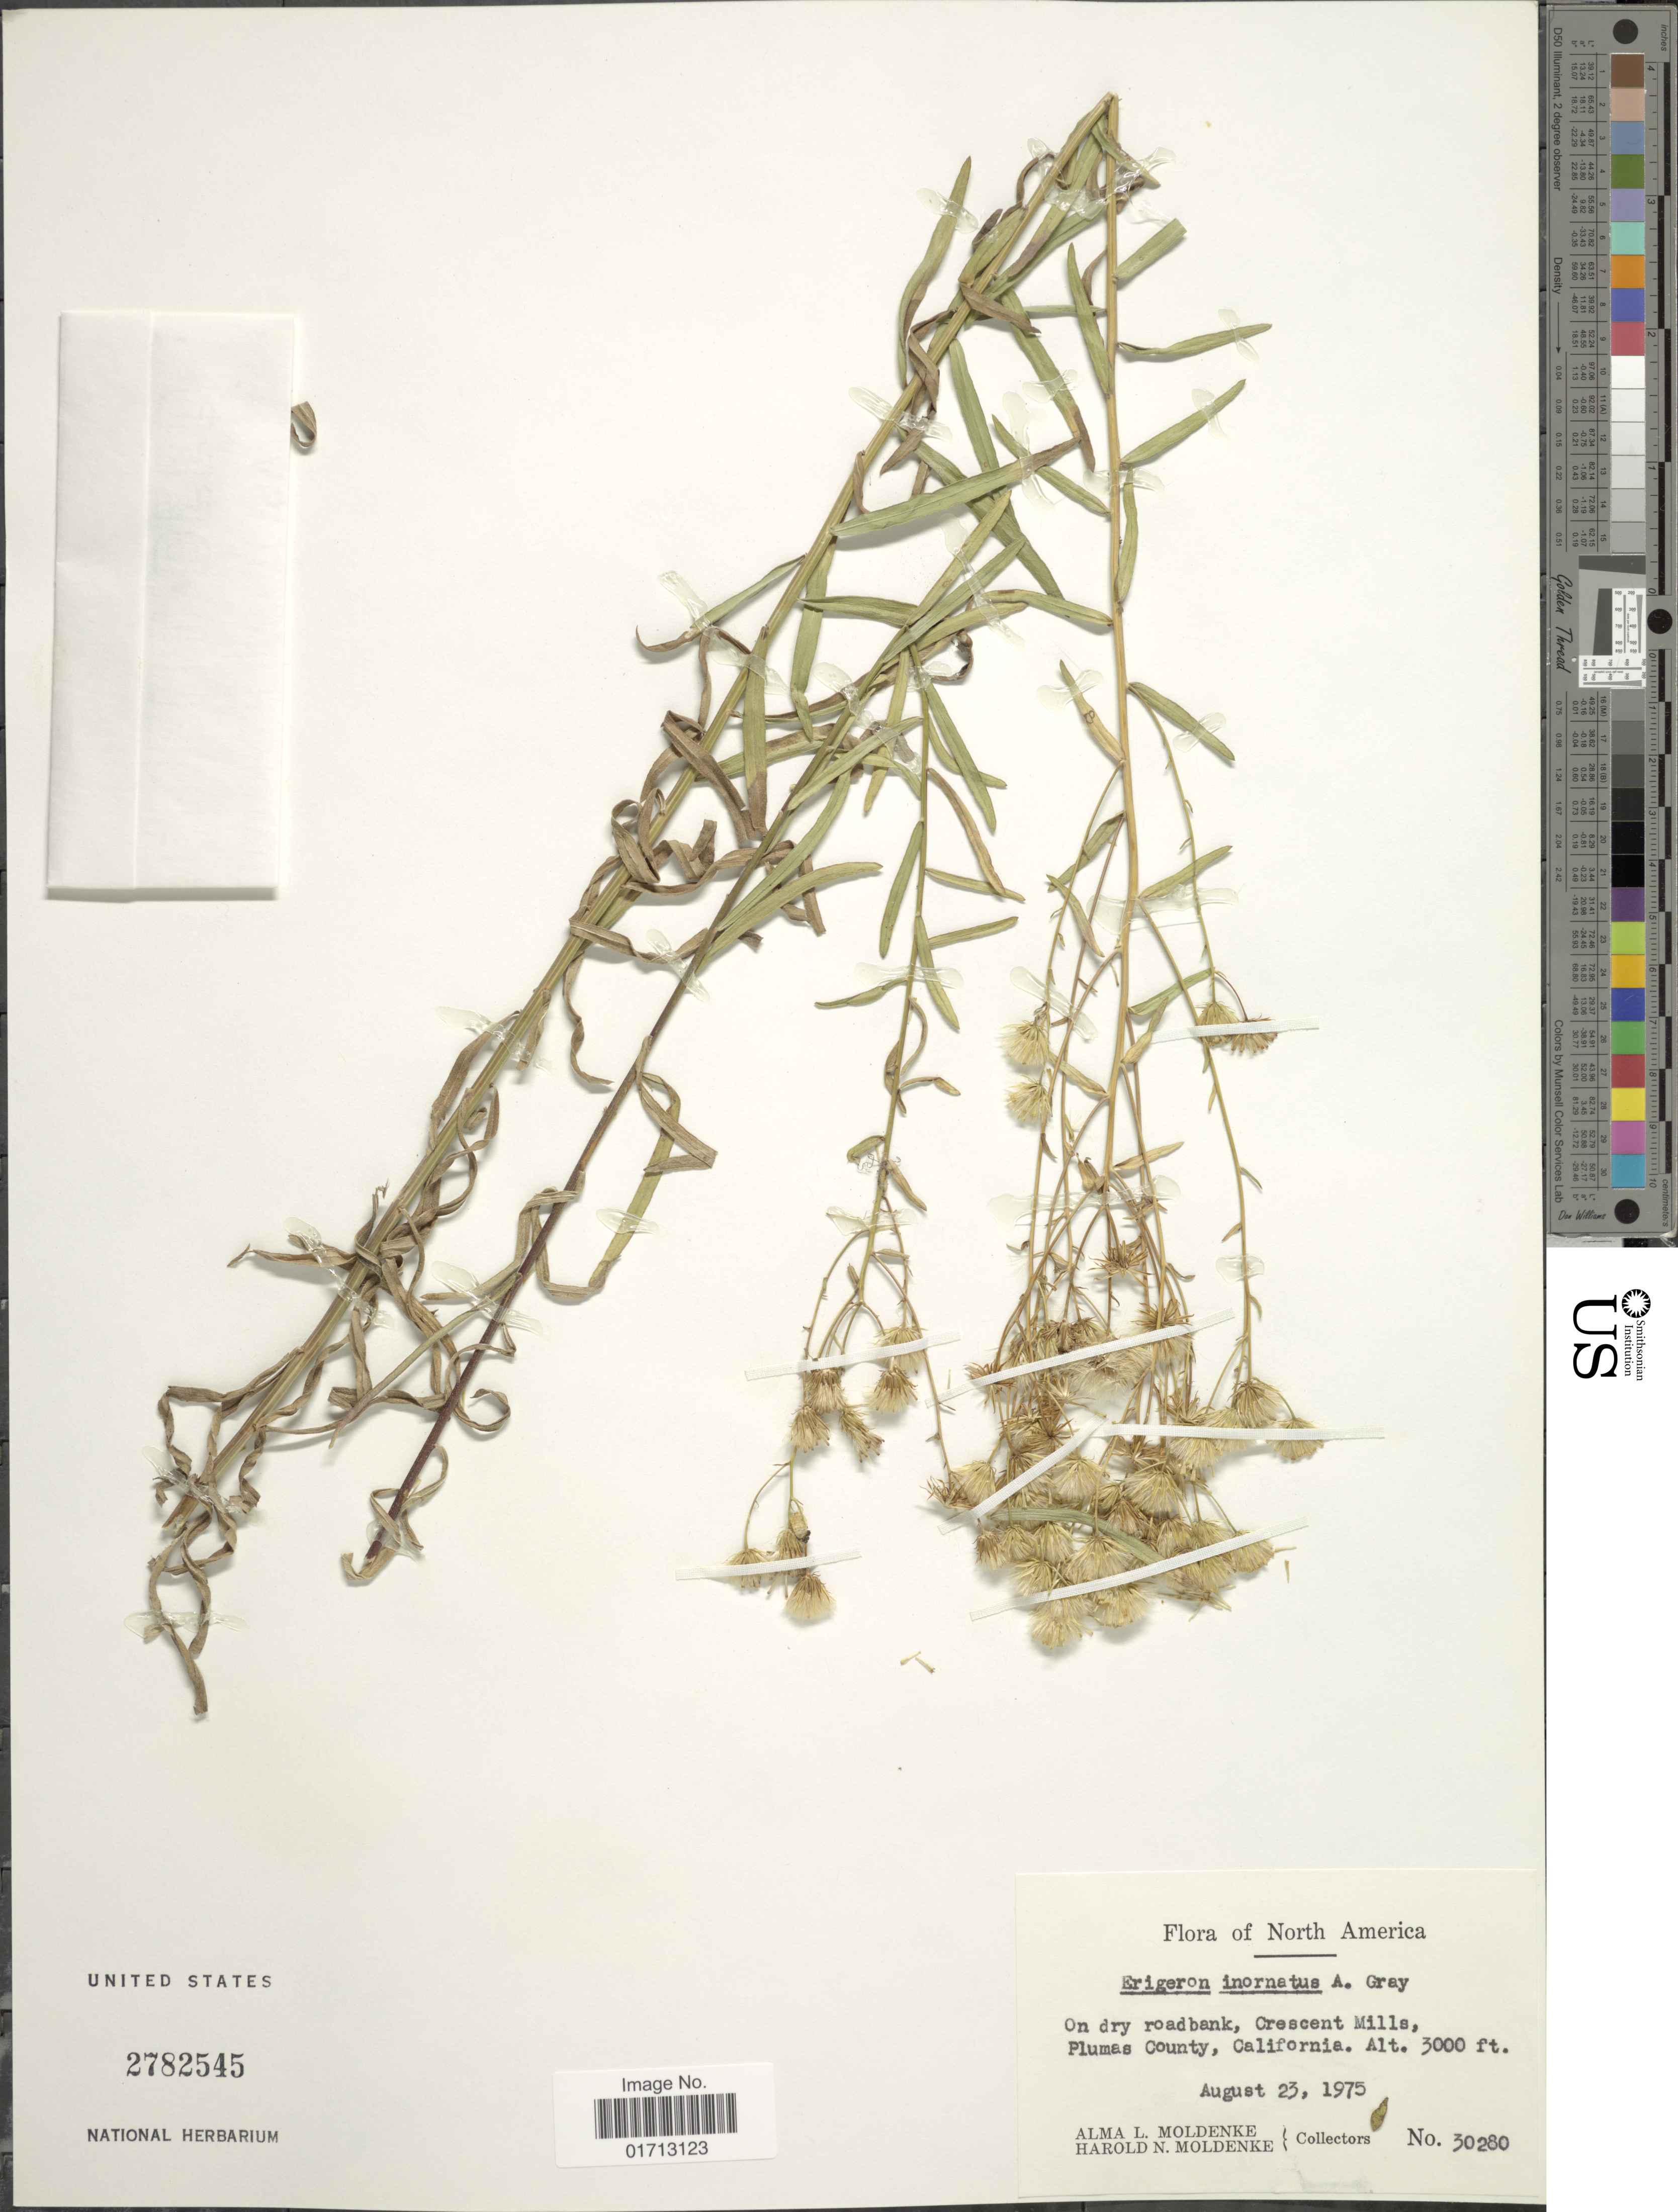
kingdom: Plantae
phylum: Tracheophyta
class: Magnoliopsida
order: Asterales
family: Asteraceae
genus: Erigeron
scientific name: Erigeron inornatus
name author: (A. Gray) A. Gray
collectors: A. L. Moldenke & H. N. Moldenke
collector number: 30280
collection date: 1975-08-23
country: United States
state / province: California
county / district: Plumas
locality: North America, Crescent Mills, Plumas County.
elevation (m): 914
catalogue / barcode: US 2782545